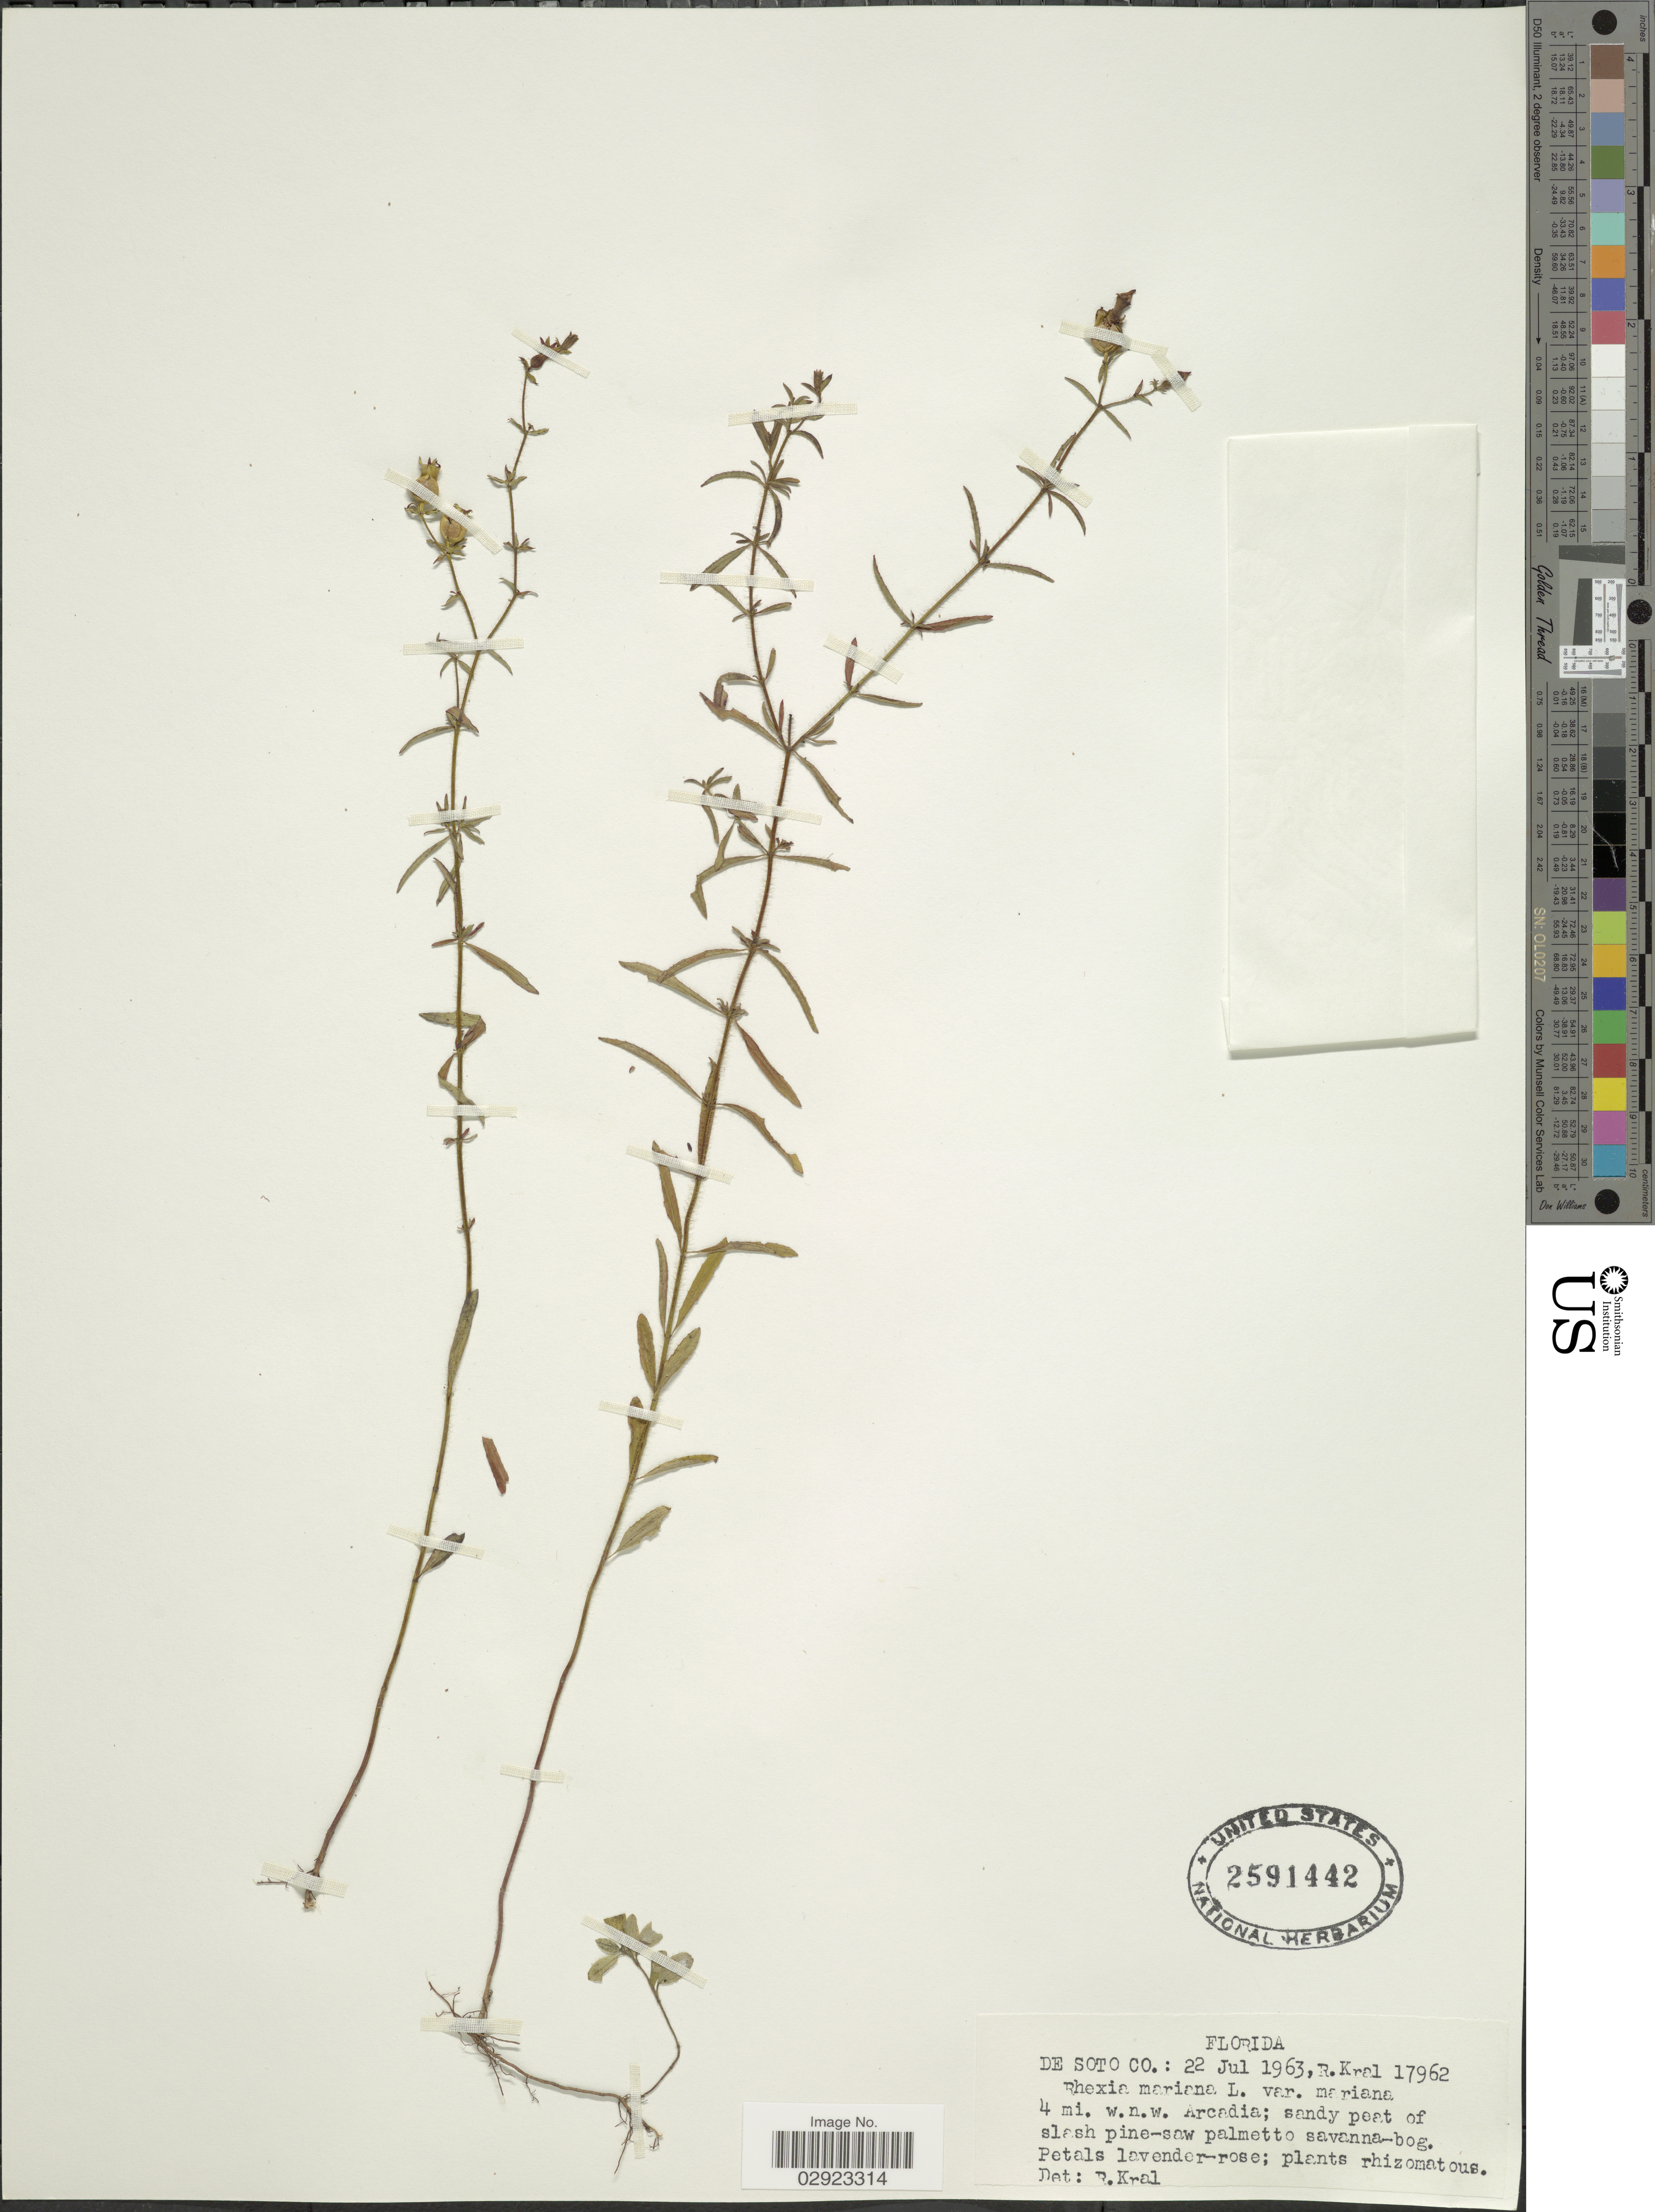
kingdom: Plantae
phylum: Tracheophyta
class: Magnoliopsida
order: Myrtales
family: Melastomataceae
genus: Rhexia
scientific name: Rhexia mariana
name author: L.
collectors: R. Kral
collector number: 17962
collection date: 1963-07-22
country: United States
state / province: Florida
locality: De Soto Co., 4 mi. w.n.w. Arcadia.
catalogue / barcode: US 2591442